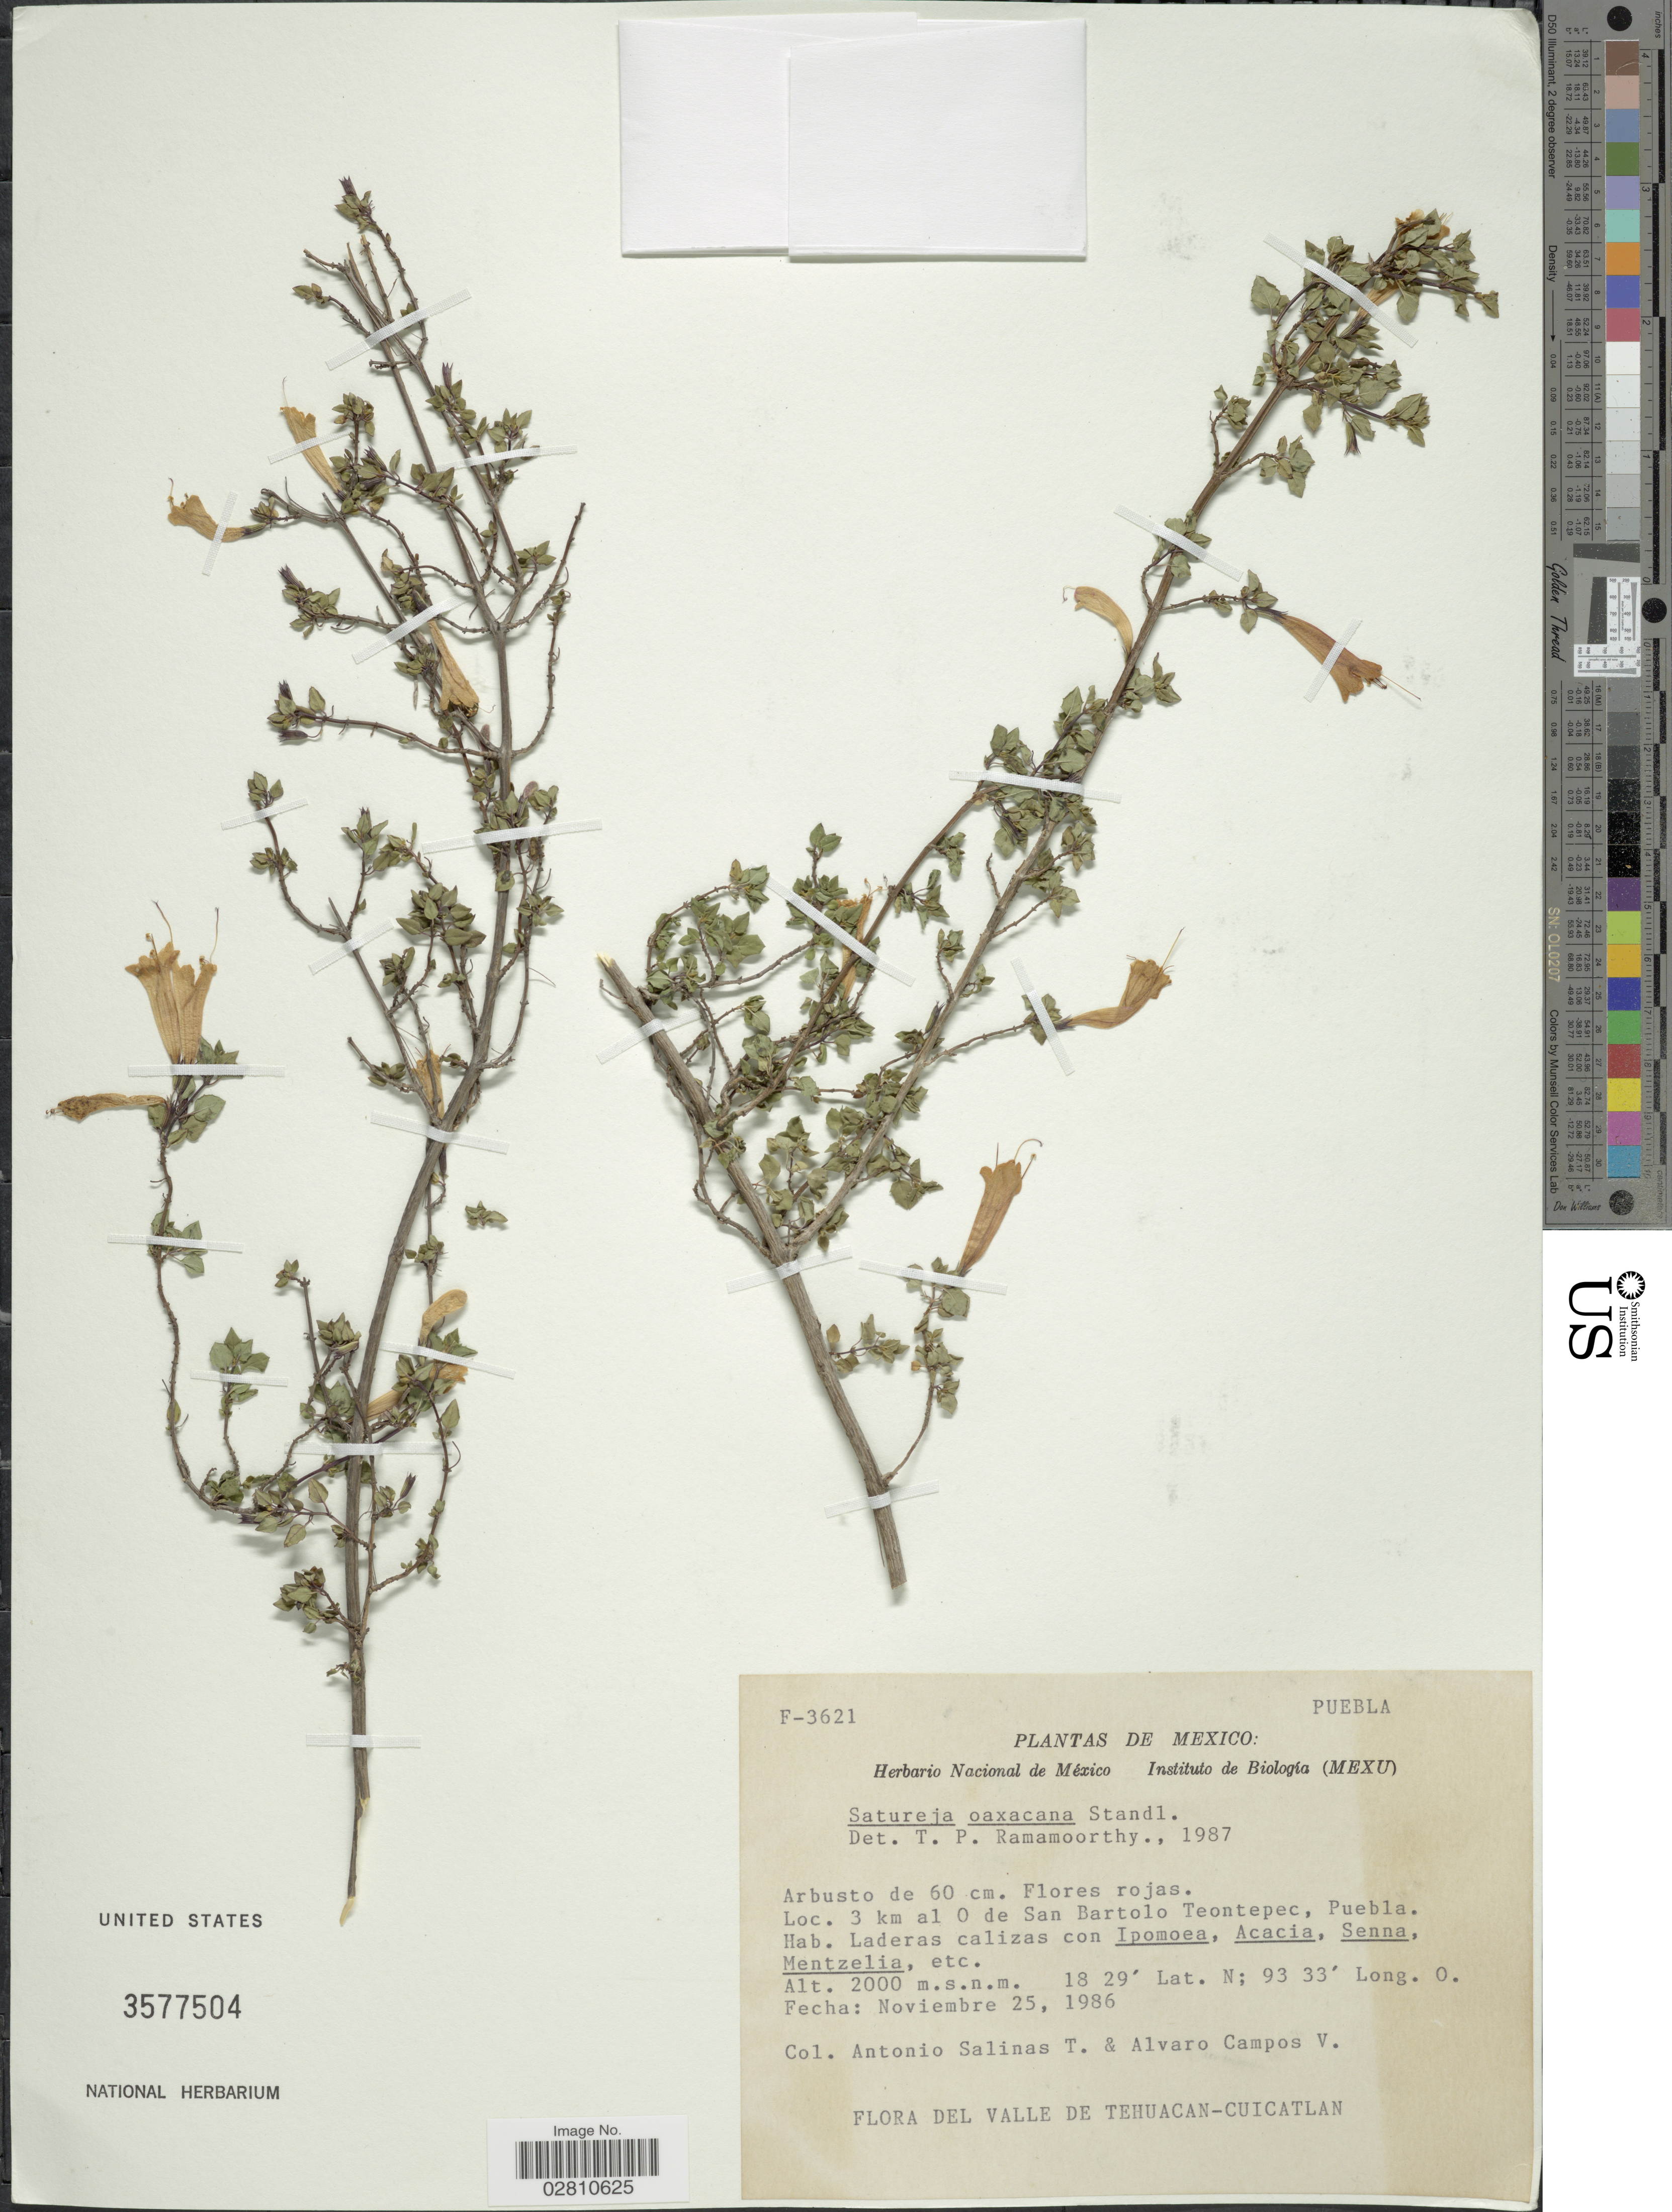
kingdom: Plantae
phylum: Tracheophyta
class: Magnoliopsida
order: Lamiales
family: Lamiaceae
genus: Clinopodium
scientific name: Clinopodium mexicanum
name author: (Benth.) Govaerts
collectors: A. Salinas T. & A. Campos V.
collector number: F-3621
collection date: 1986-11-25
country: Mexico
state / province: Puebla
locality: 3 km al O de San Bartolo Teontepec.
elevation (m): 2000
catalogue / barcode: US 3577504